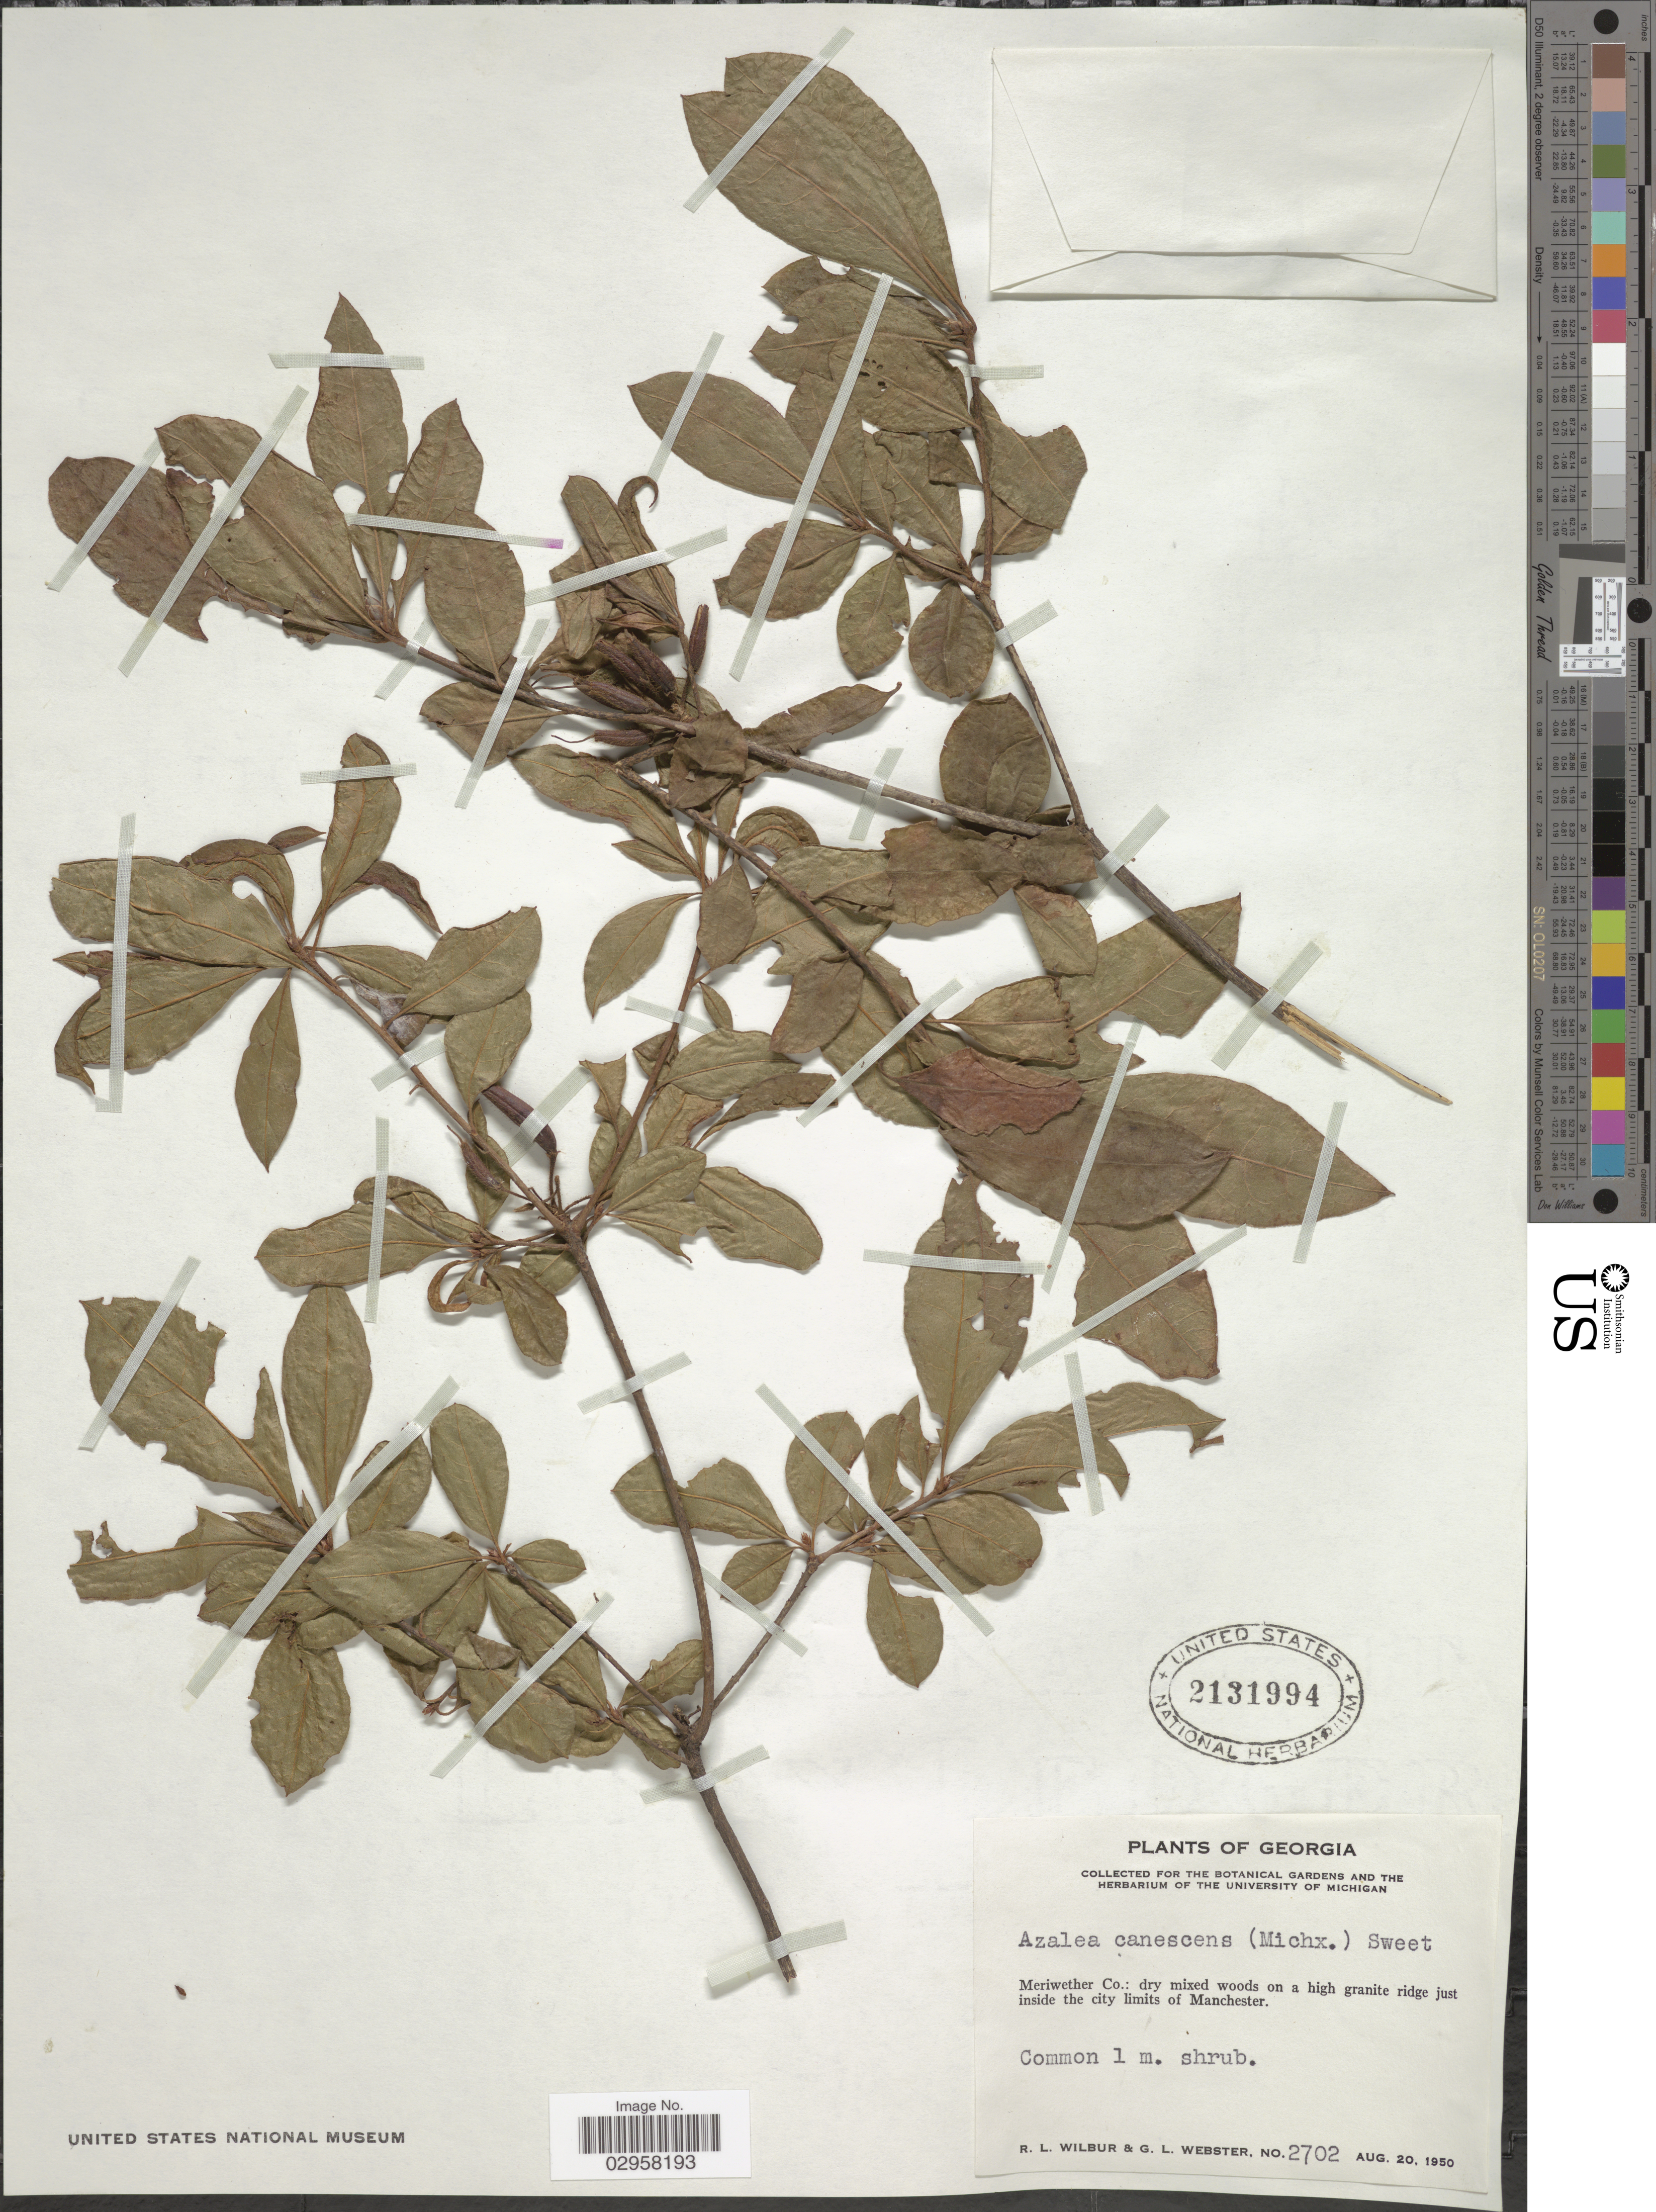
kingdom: Plantae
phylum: Tracheophyta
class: Magnoliopsida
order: Ericales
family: Ericaceae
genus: Rhododendron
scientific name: Rhododendron canescens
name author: (Michx.) Sweet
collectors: R. L. Wilbur & G. L. Webster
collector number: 2702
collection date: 1950-08-20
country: United States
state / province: Georgia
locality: Meriwether Co.: dry mixed woods on a high granite ridge just inside the city limits of Manchester.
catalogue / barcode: US 2131994